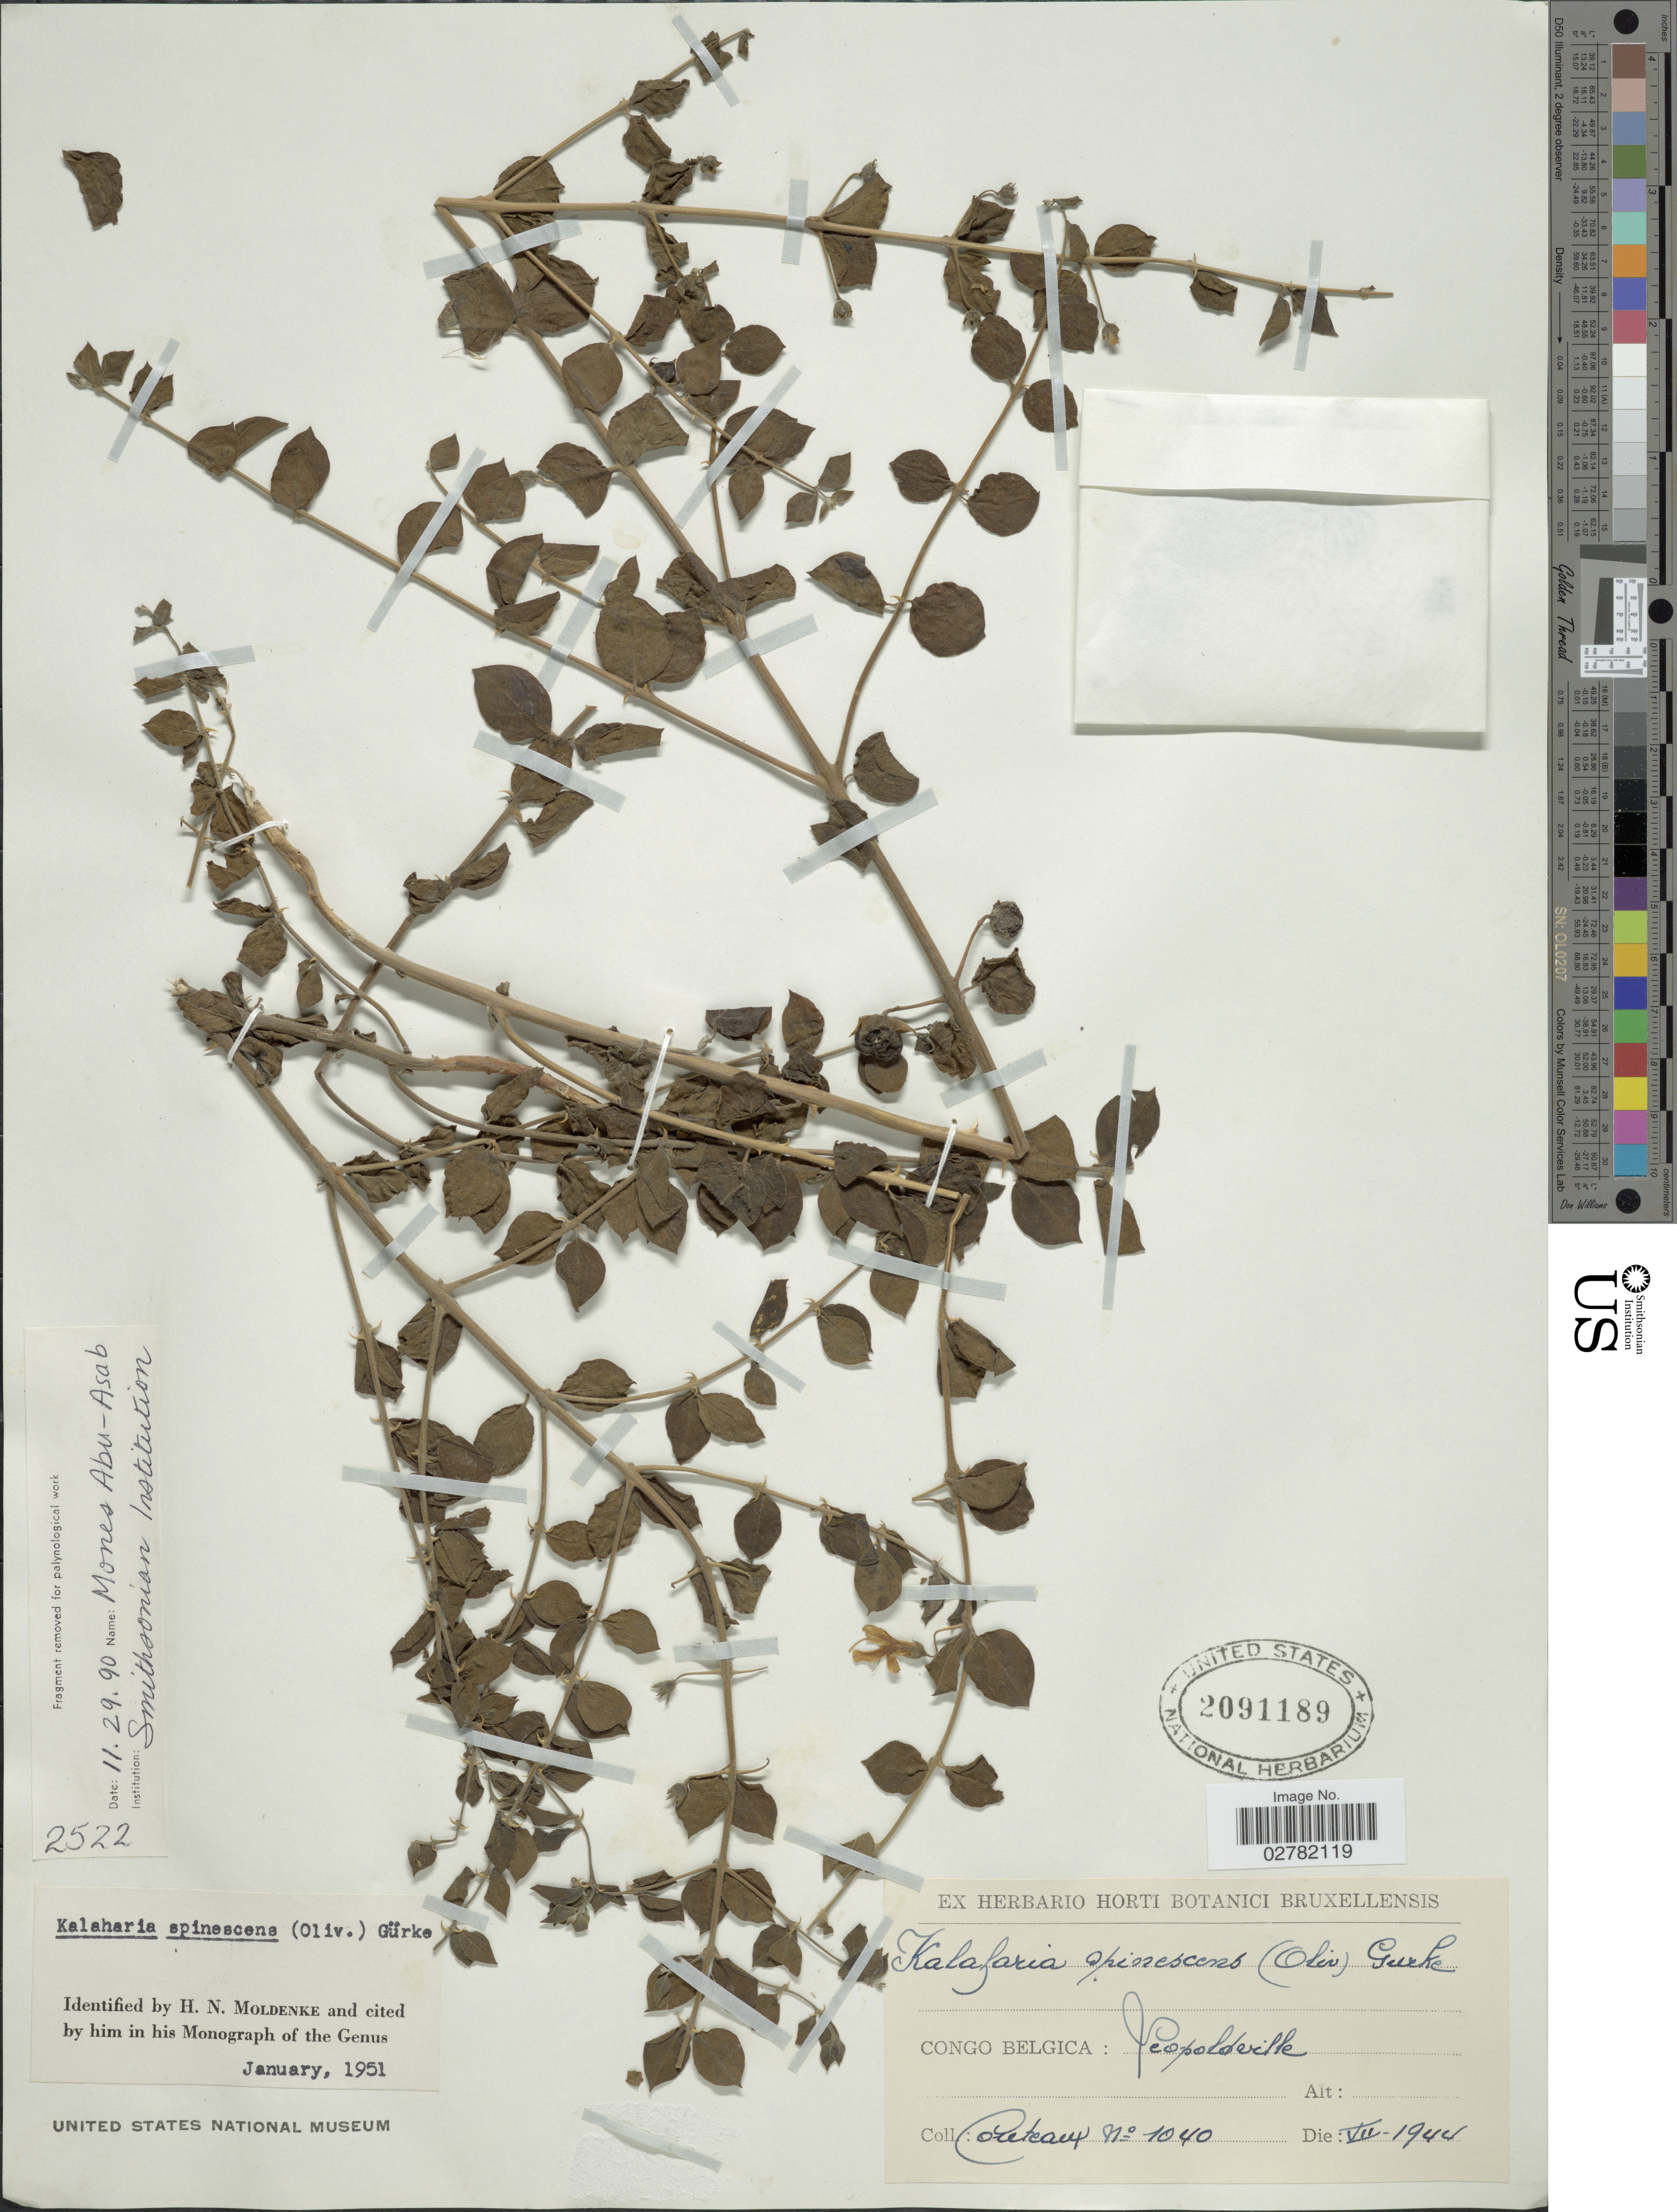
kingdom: Plantae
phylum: Tracheophyta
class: Magnoliopsida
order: Lamiales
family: Lamiaceae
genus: Kalaharia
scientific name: Kalaharia spinescens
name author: (Gürke) Gürke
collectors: -. Couteaux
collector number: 1040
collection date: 1944-07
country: Congo, Democratic Republic of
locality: Congo Belgica: Leopoldville.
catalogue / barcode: US 2091189